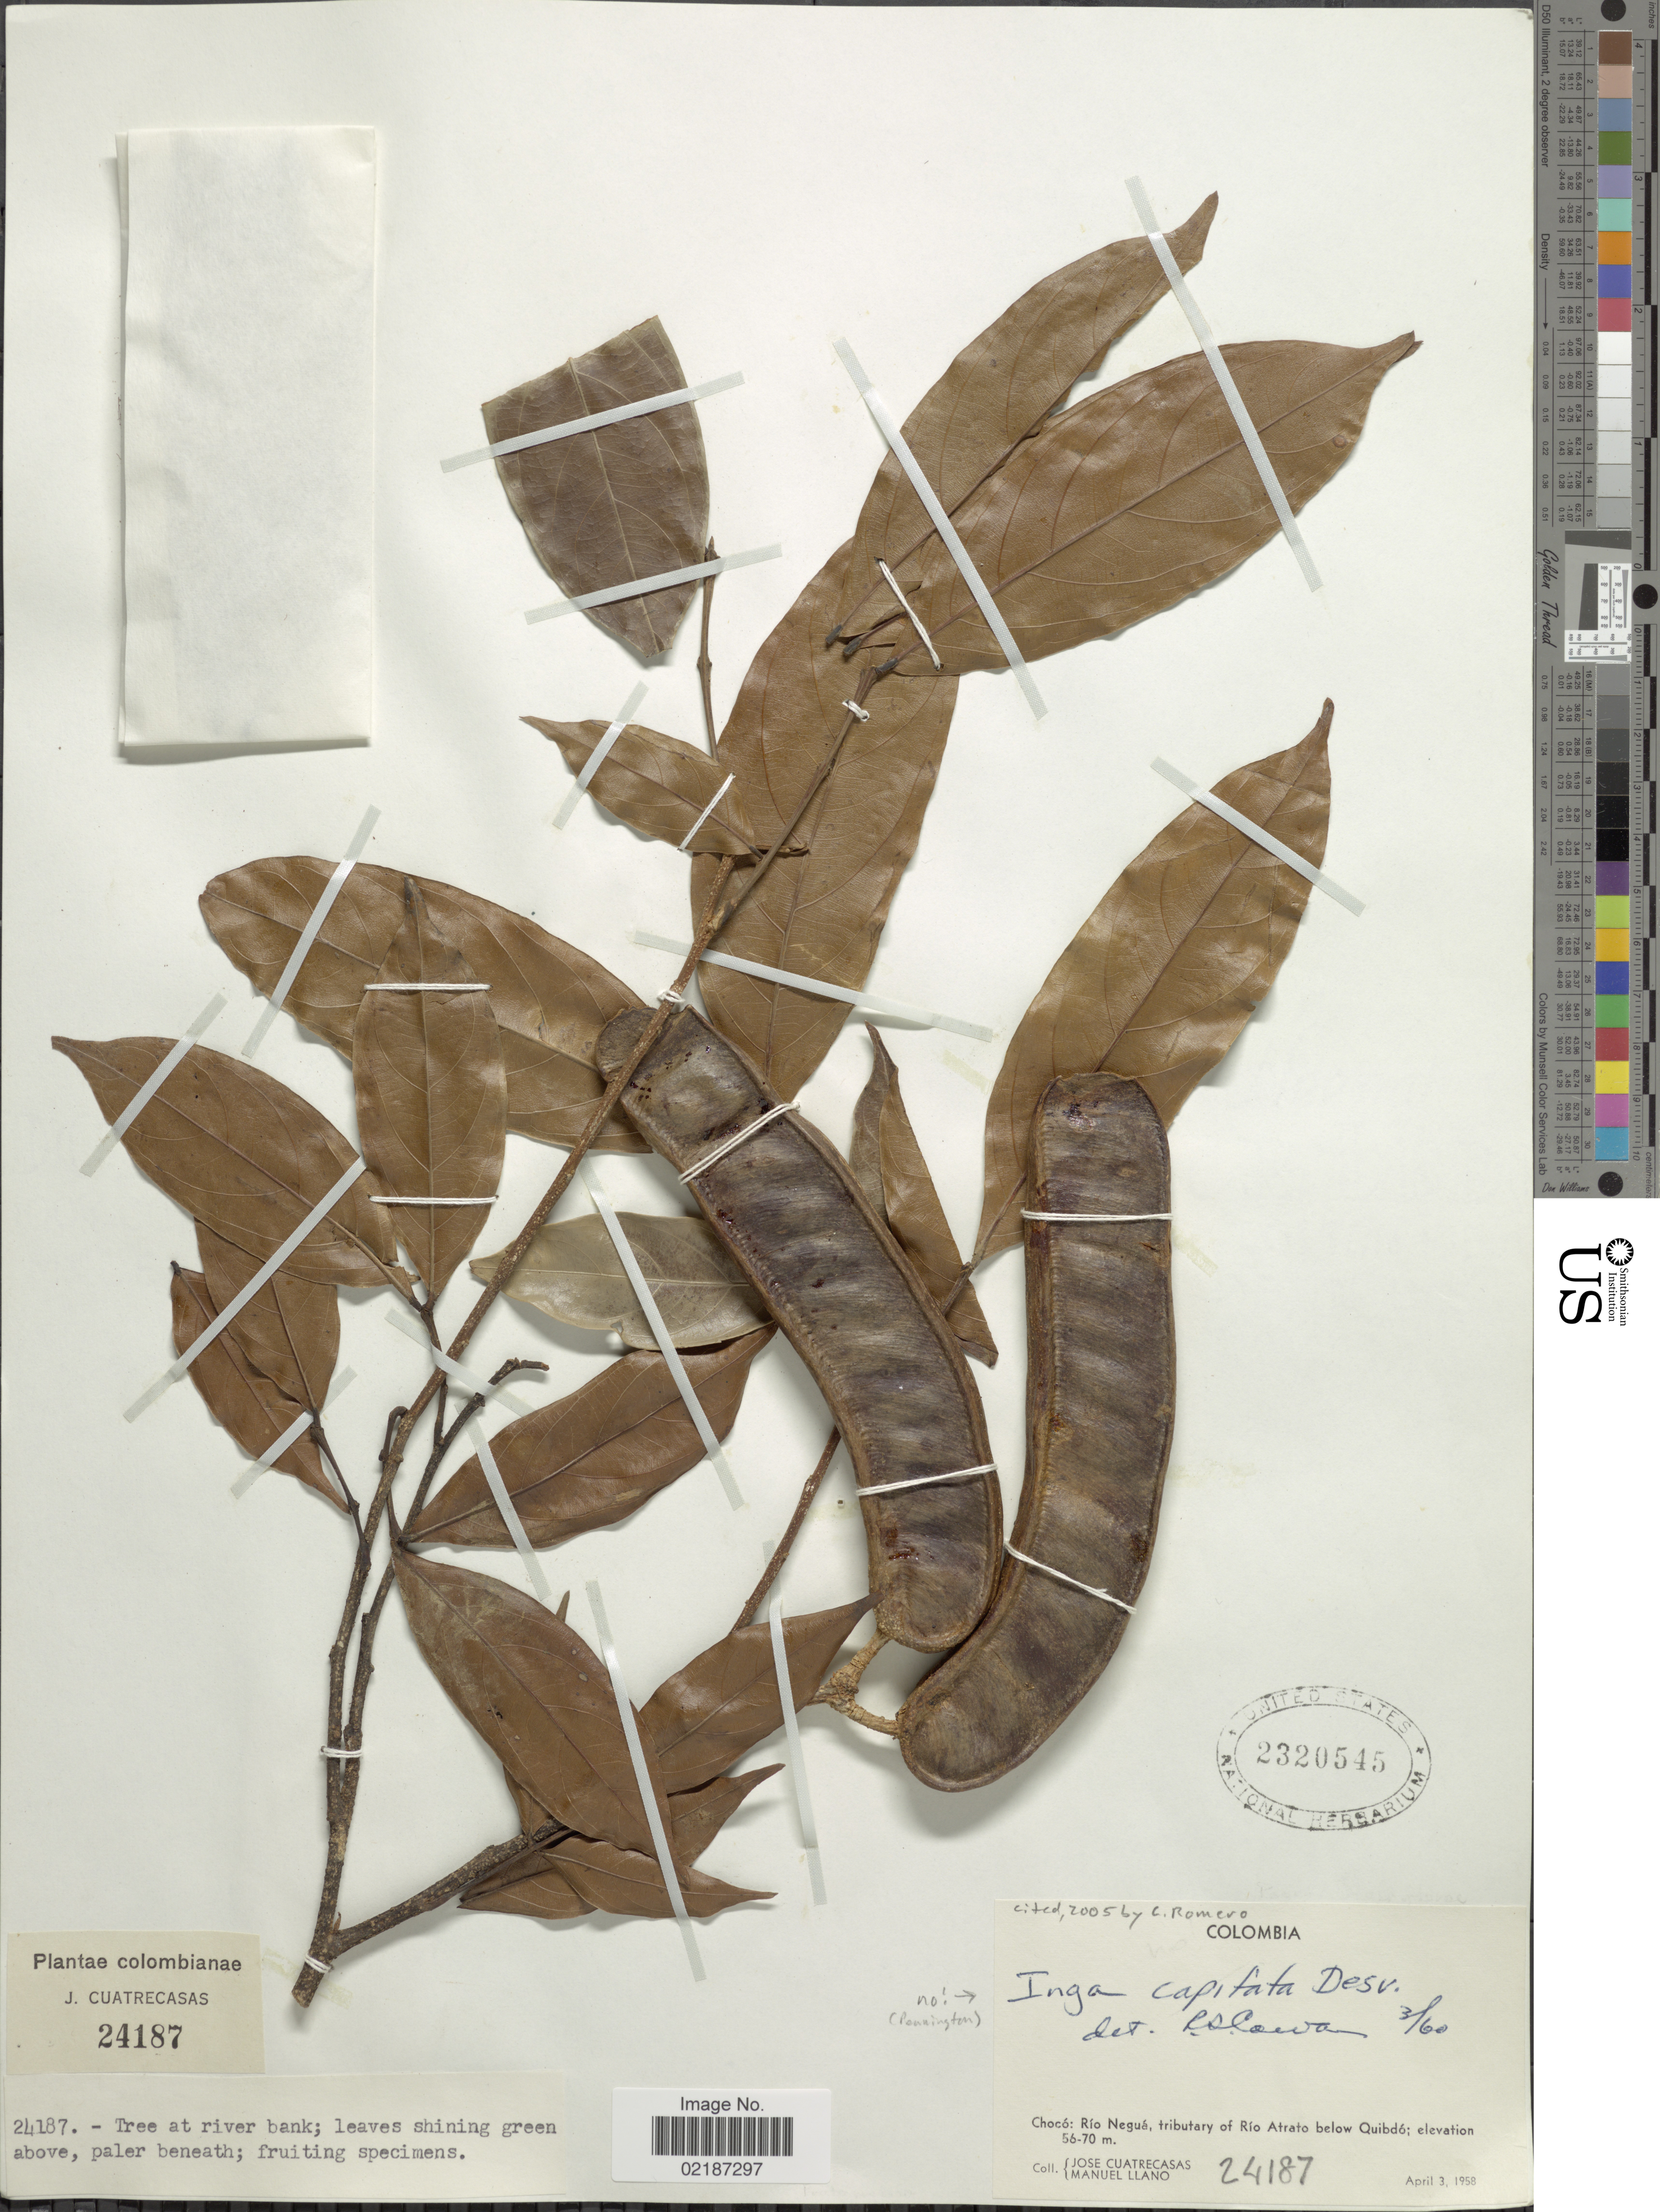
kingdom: Plantae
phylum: Tracheophyta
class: Magnoliopsida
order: Fabales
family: Fabaceae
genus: Inga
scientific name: Inga capitata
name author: Desv.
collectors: J. Cuatrecasas & M. Llano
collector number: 24187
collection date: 1958-04-03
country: Colombia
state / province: Chocó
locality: Río Neguá, tributary of Río Atrato below Quibdó, tree at river bank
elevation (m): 56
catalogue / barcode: US 2320545